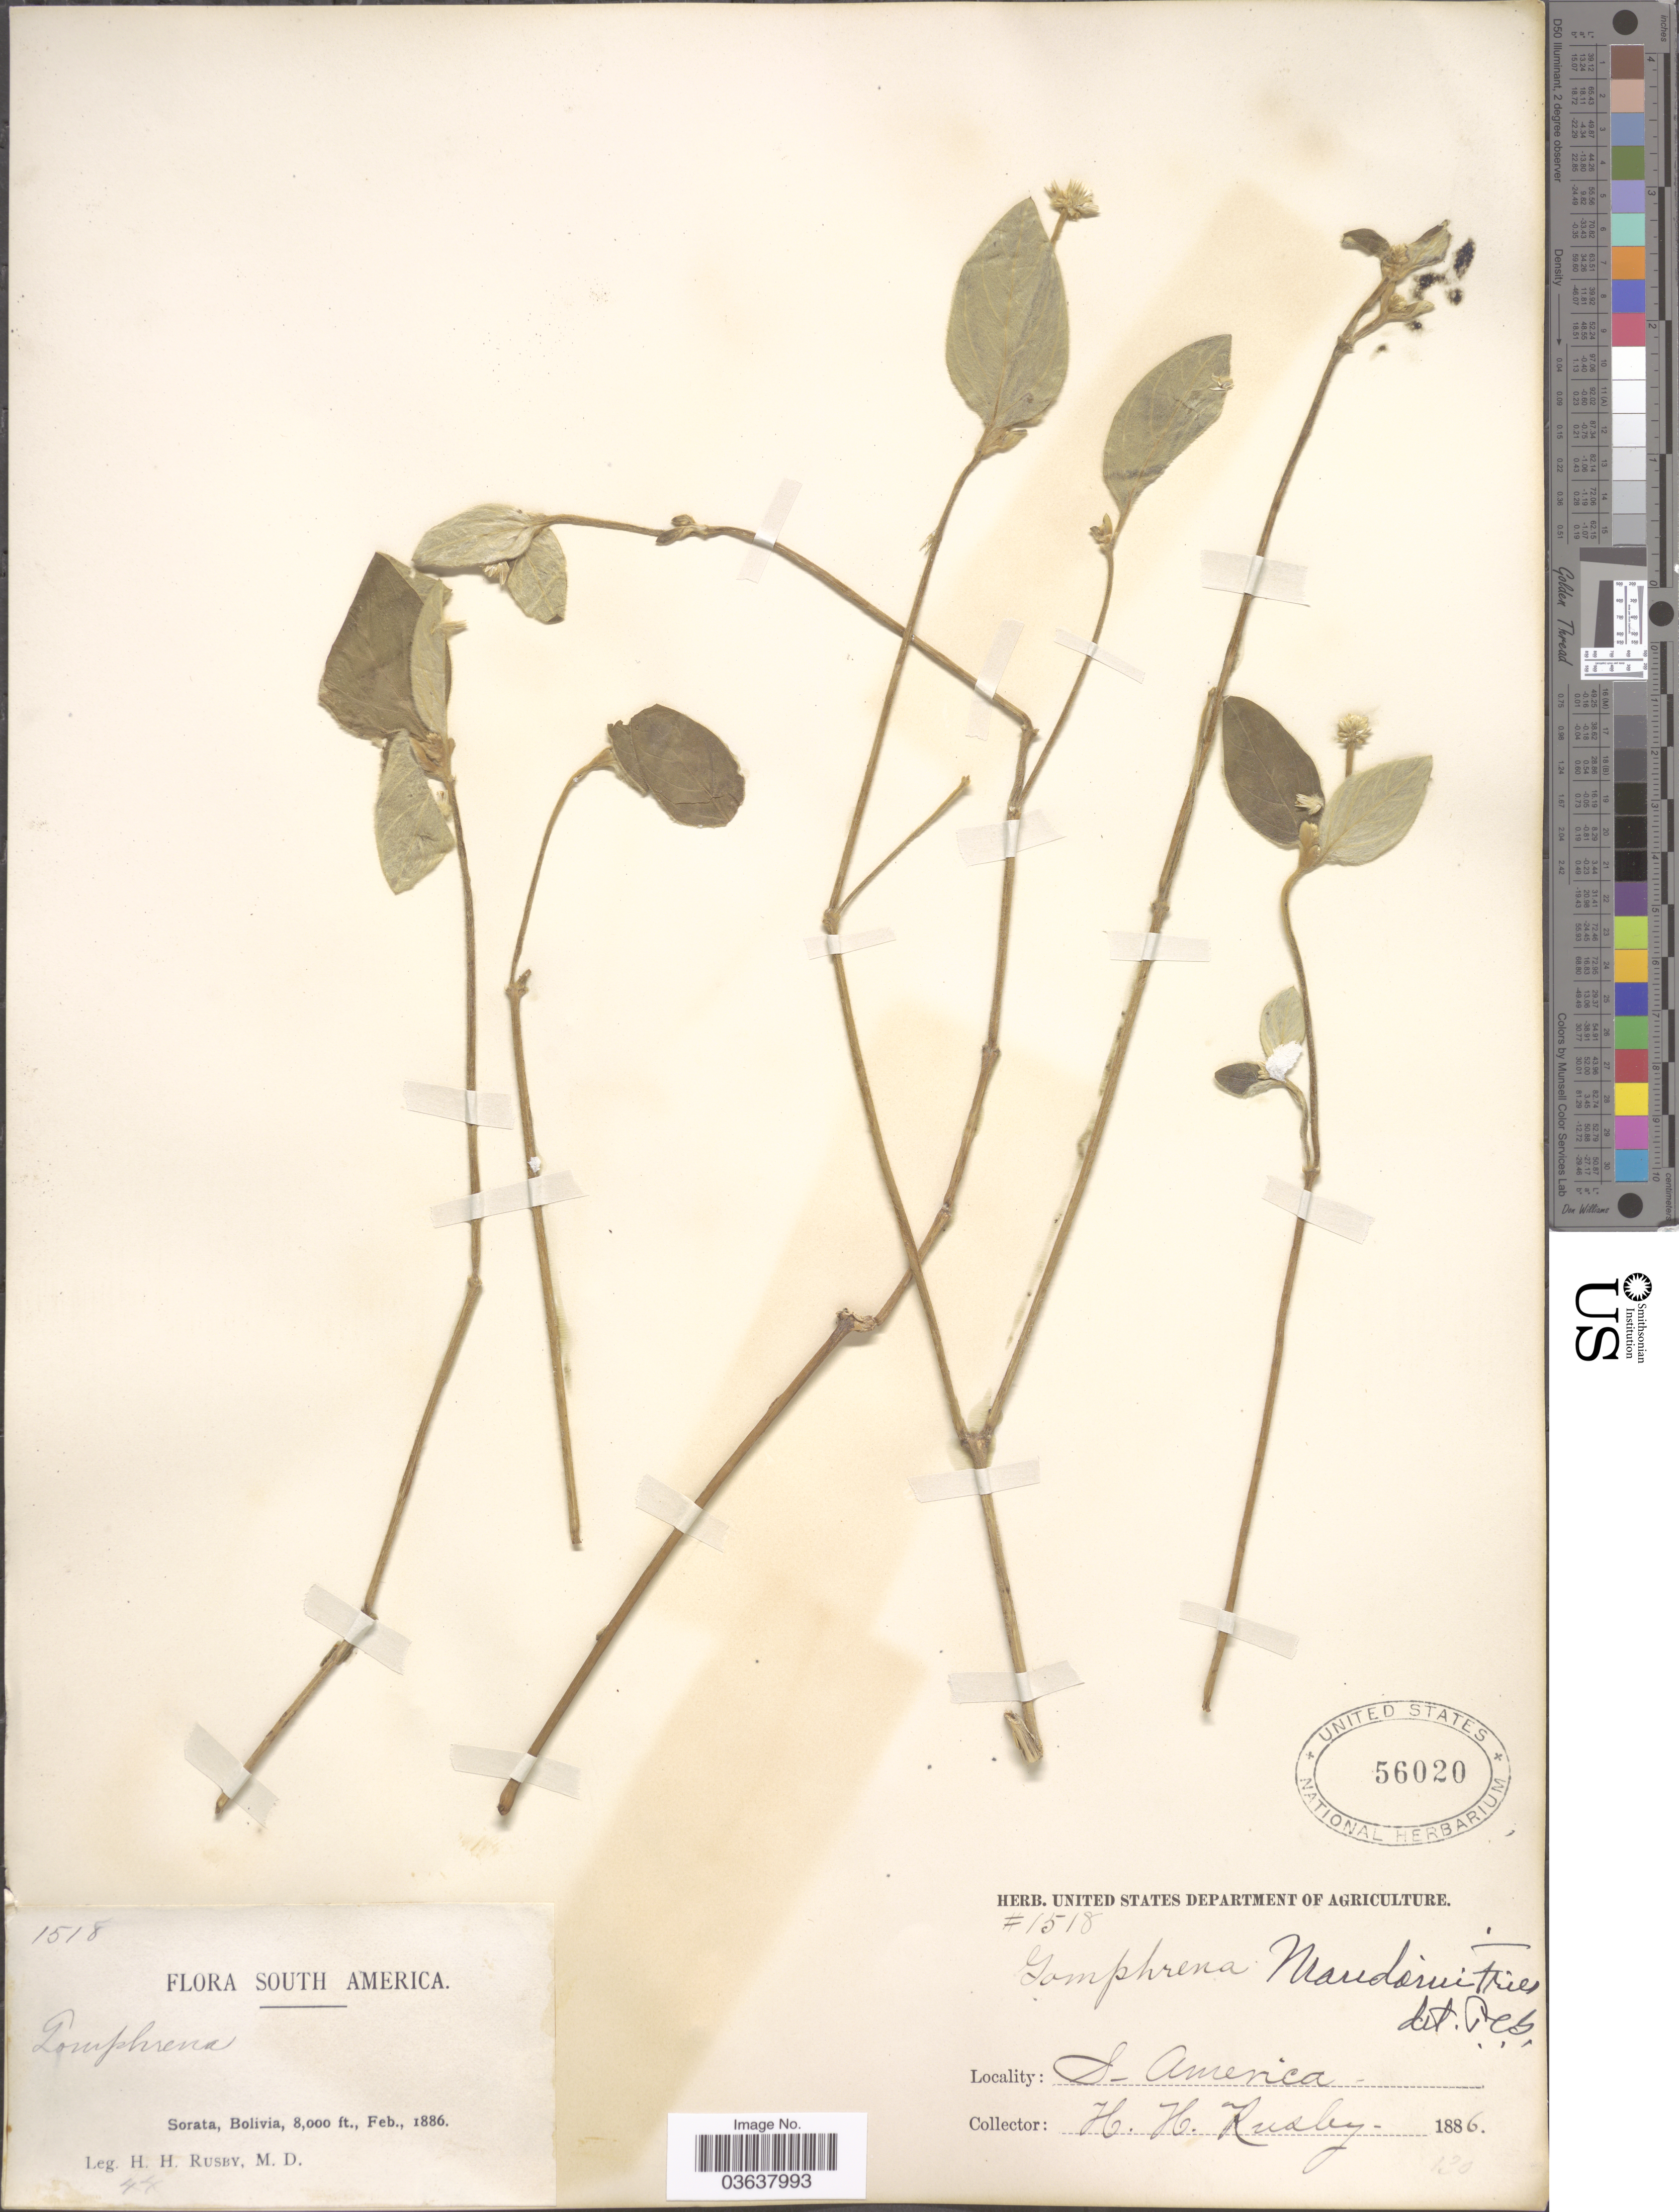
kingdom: Plantae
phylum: Tracheophyta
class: Magnoliopsida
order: Caryophyllales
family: Amaranthaceae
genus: Gomphrena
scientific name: Gomphrena mandonii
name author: R.E. Fr.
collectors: H. H. Rusby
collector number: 1518/44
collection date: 1886-02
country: Bolivia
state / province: La Páz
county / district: Larecaja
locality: Sorata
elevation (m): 2438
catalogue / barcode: US 56020